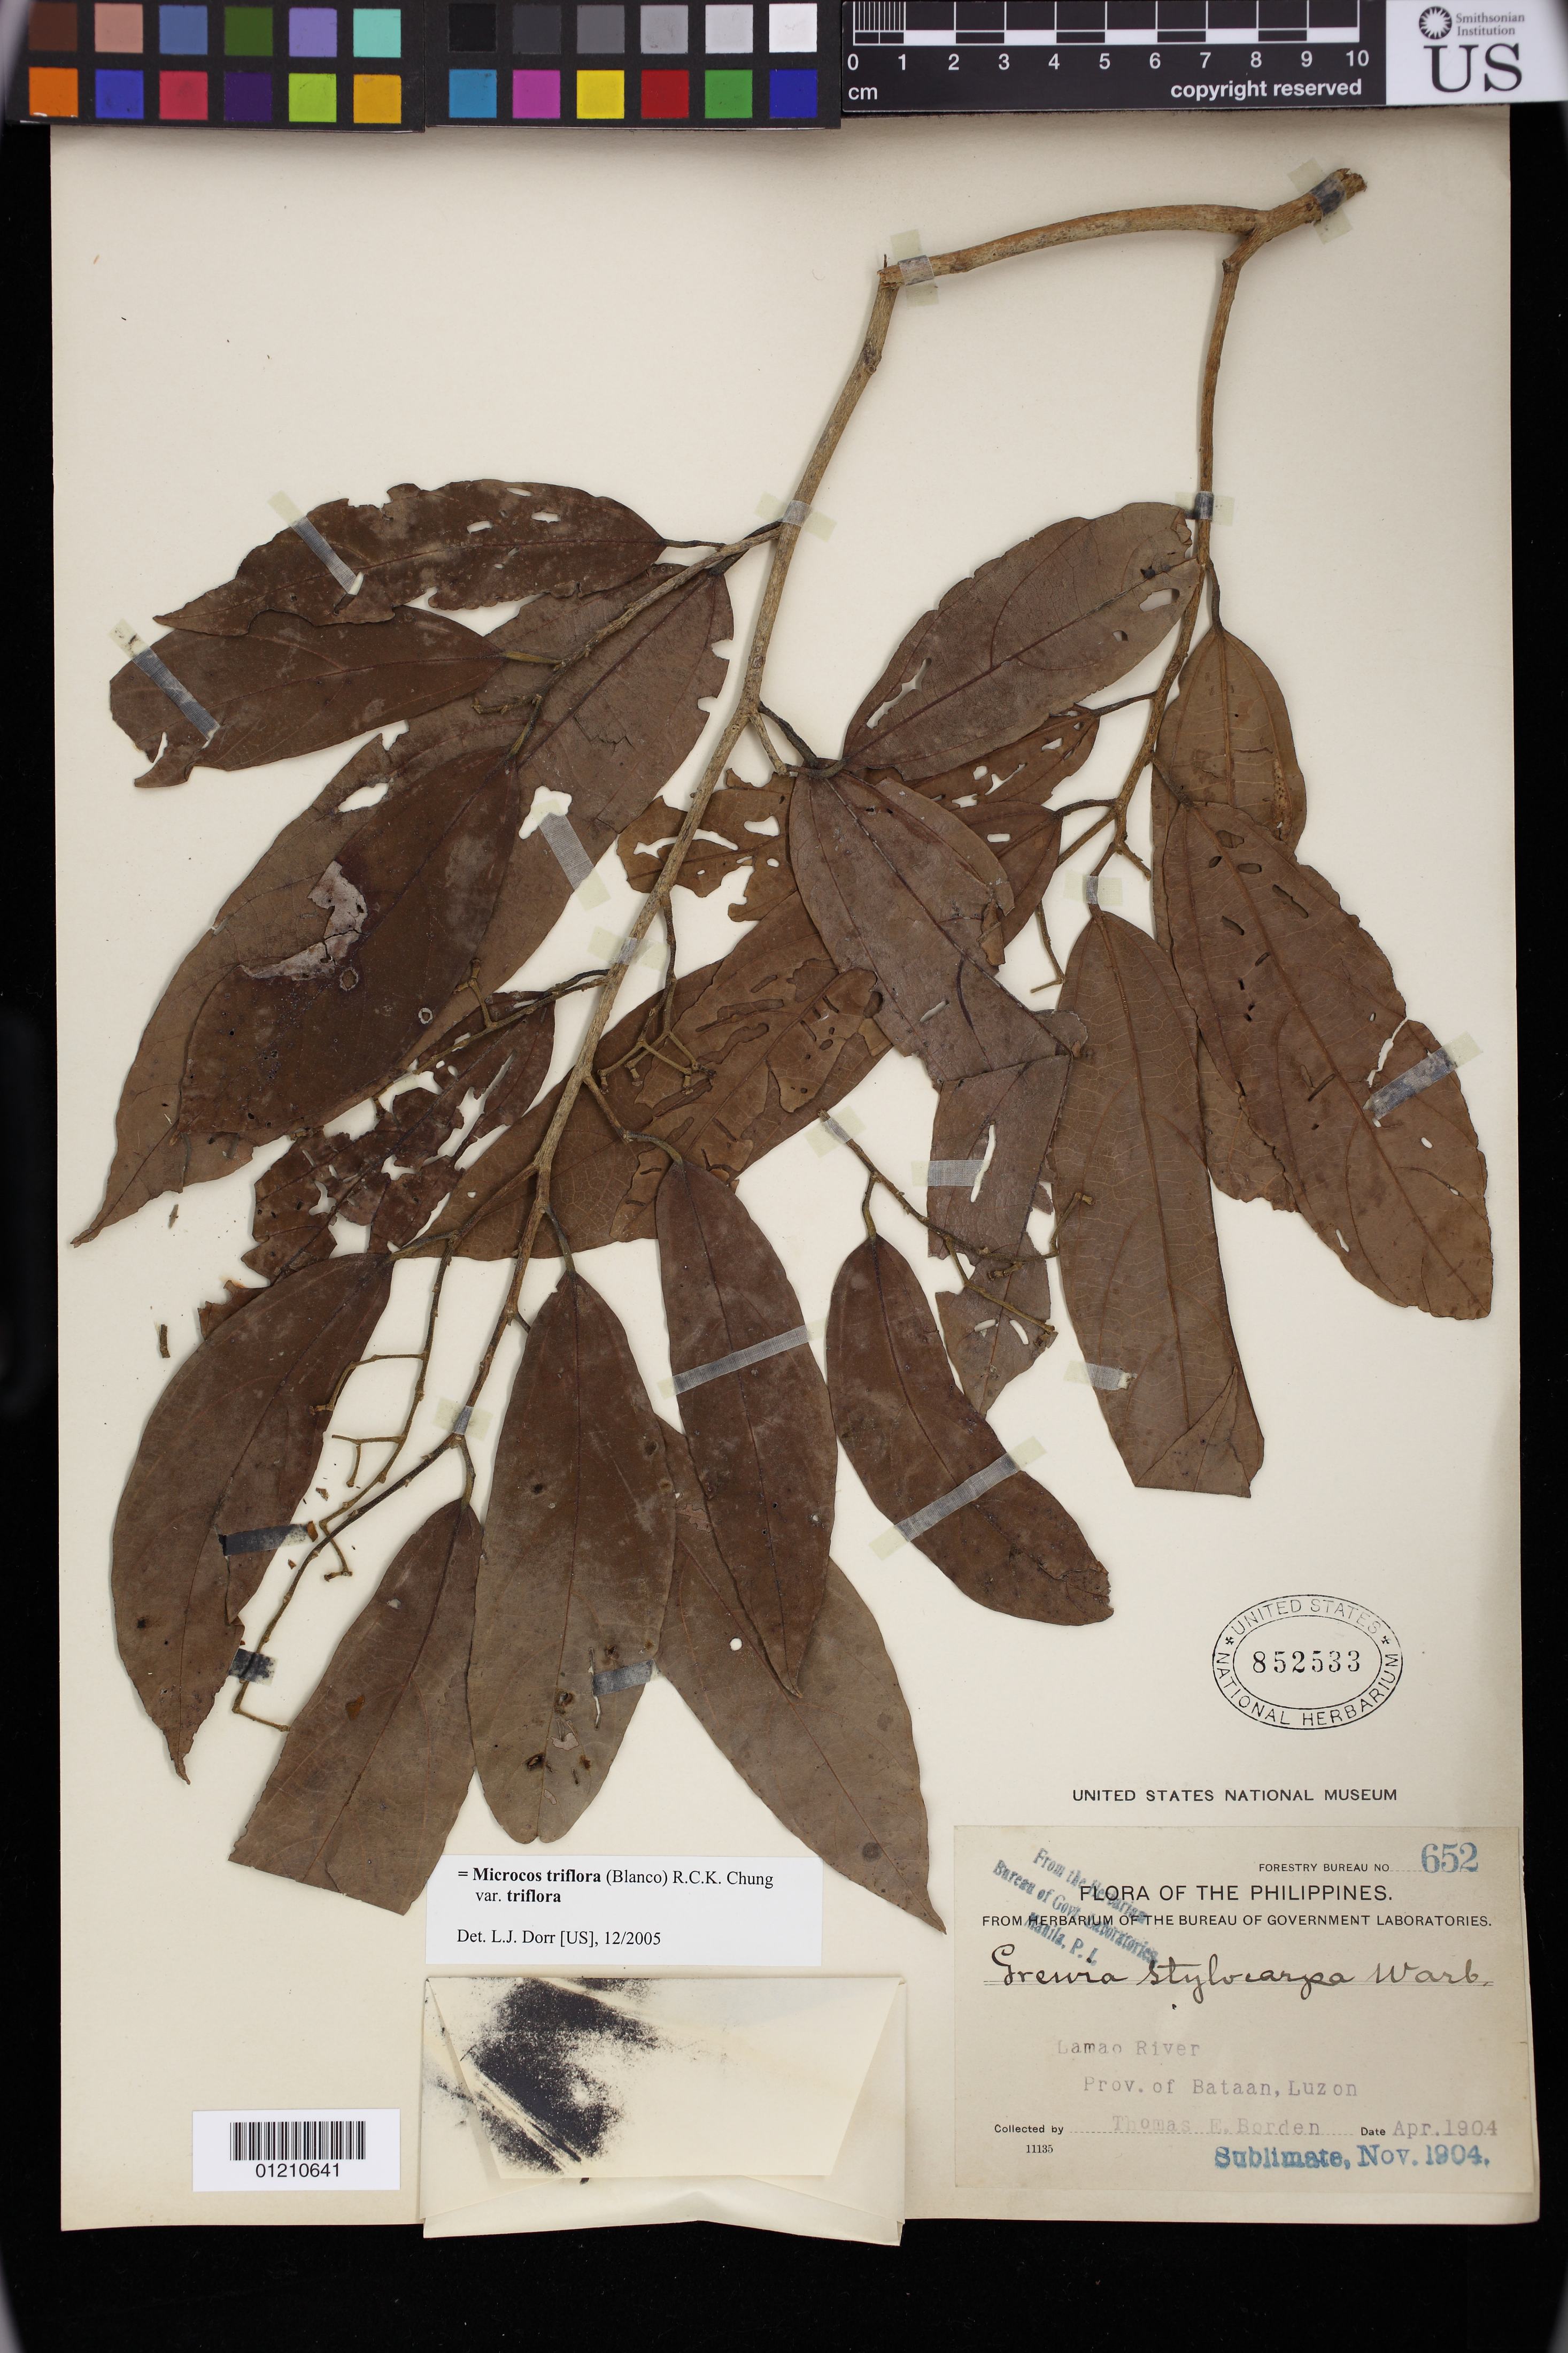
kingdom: Plantae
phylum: Tracheophyta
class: Magnoliopsida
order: Malvales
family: Malvaceae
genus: Microcos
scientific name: Microcos triflora var. triflora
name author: (Blanco) R.C.K. Chung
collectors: T. E. Borden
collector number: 11135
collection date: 1904-04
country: Philippines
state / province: Central Luzon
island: Luzon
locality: Lamao River, Province of Bataan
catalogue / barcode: US 852533